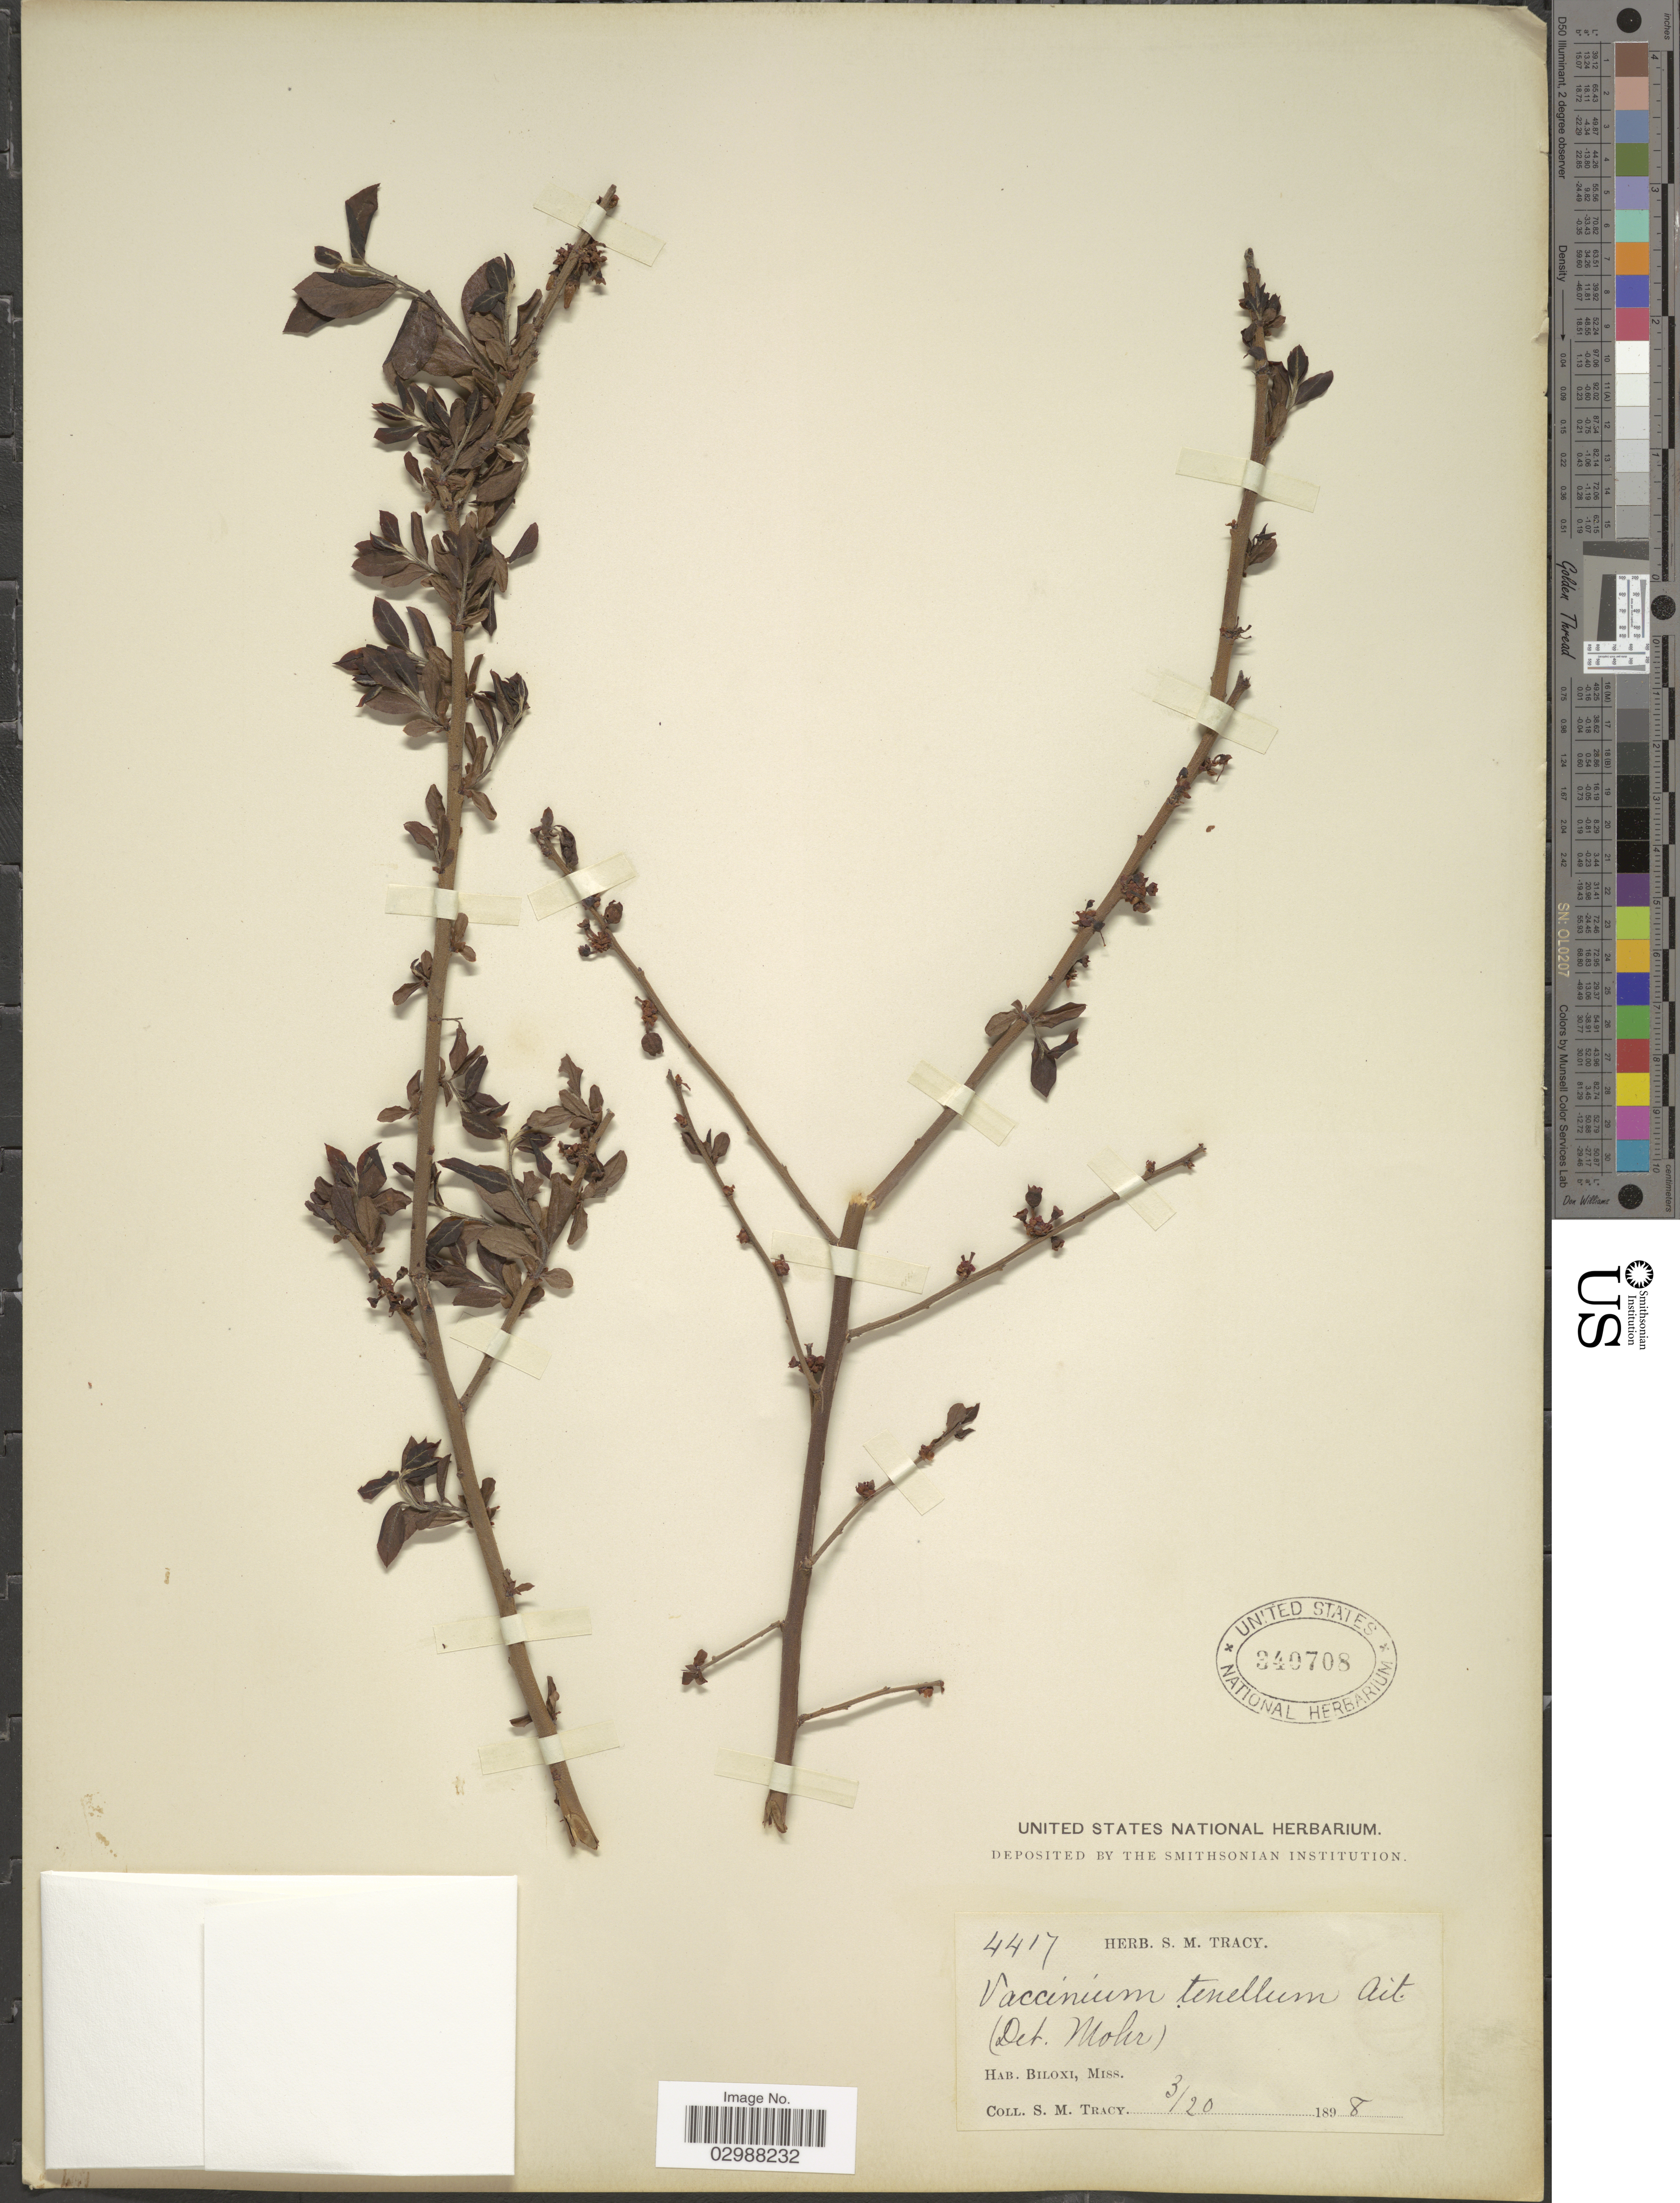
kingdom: Plantae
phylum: Tracheophyta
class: Magnoliopsida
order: Ericales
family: Ericaceae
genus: Vaccinium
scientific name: Vaccinium formosum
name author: Andrews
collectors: S. M. Tracy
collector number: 4417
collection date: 1898-03-20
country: United States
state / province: Mississippi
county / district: Harrison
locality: Biloxi.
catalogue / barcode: US 340708